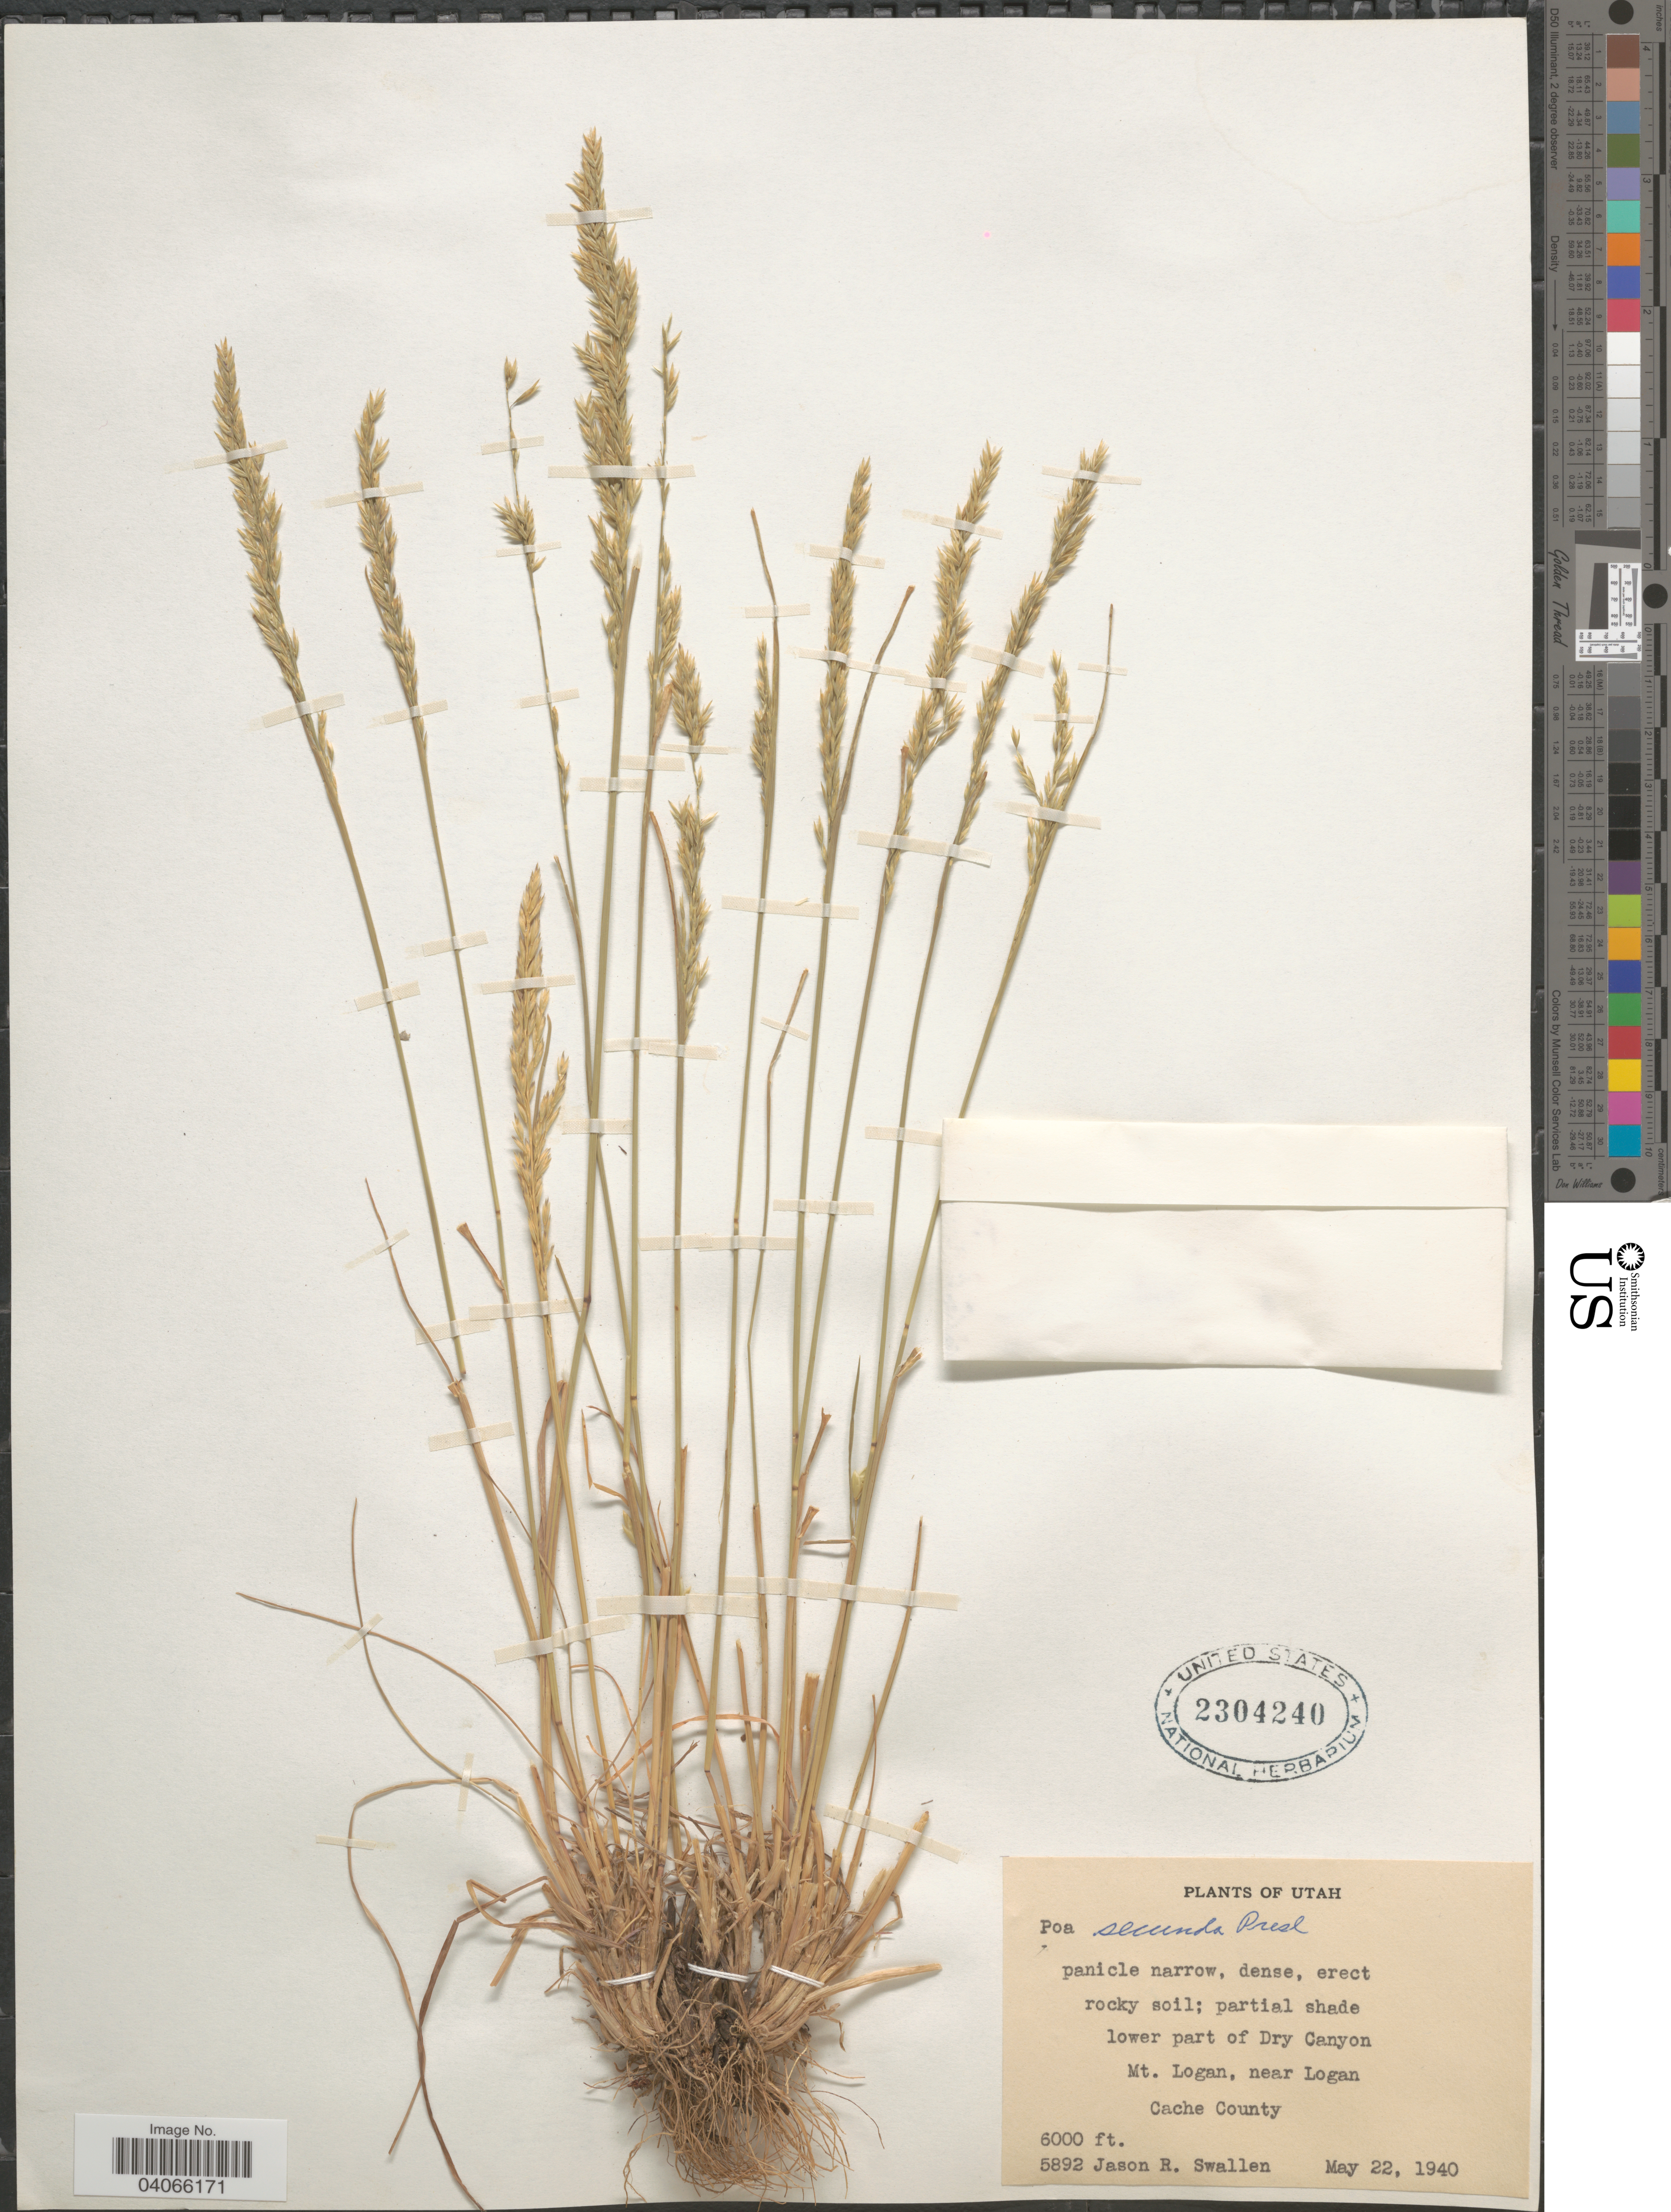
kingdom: Plantae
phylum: Tracheophyta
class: Liliopsida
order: Poales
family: Poaceae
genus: Poa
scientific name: Poa secunda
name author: J. Presl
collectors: J. R. Swallen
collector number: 5892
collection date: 1940-05-22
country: United States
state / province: Utah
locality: Lower part of Dry Canyon. Mt. Logan, near Logan. Cache County.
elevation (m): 1829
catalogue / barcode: US 2304240